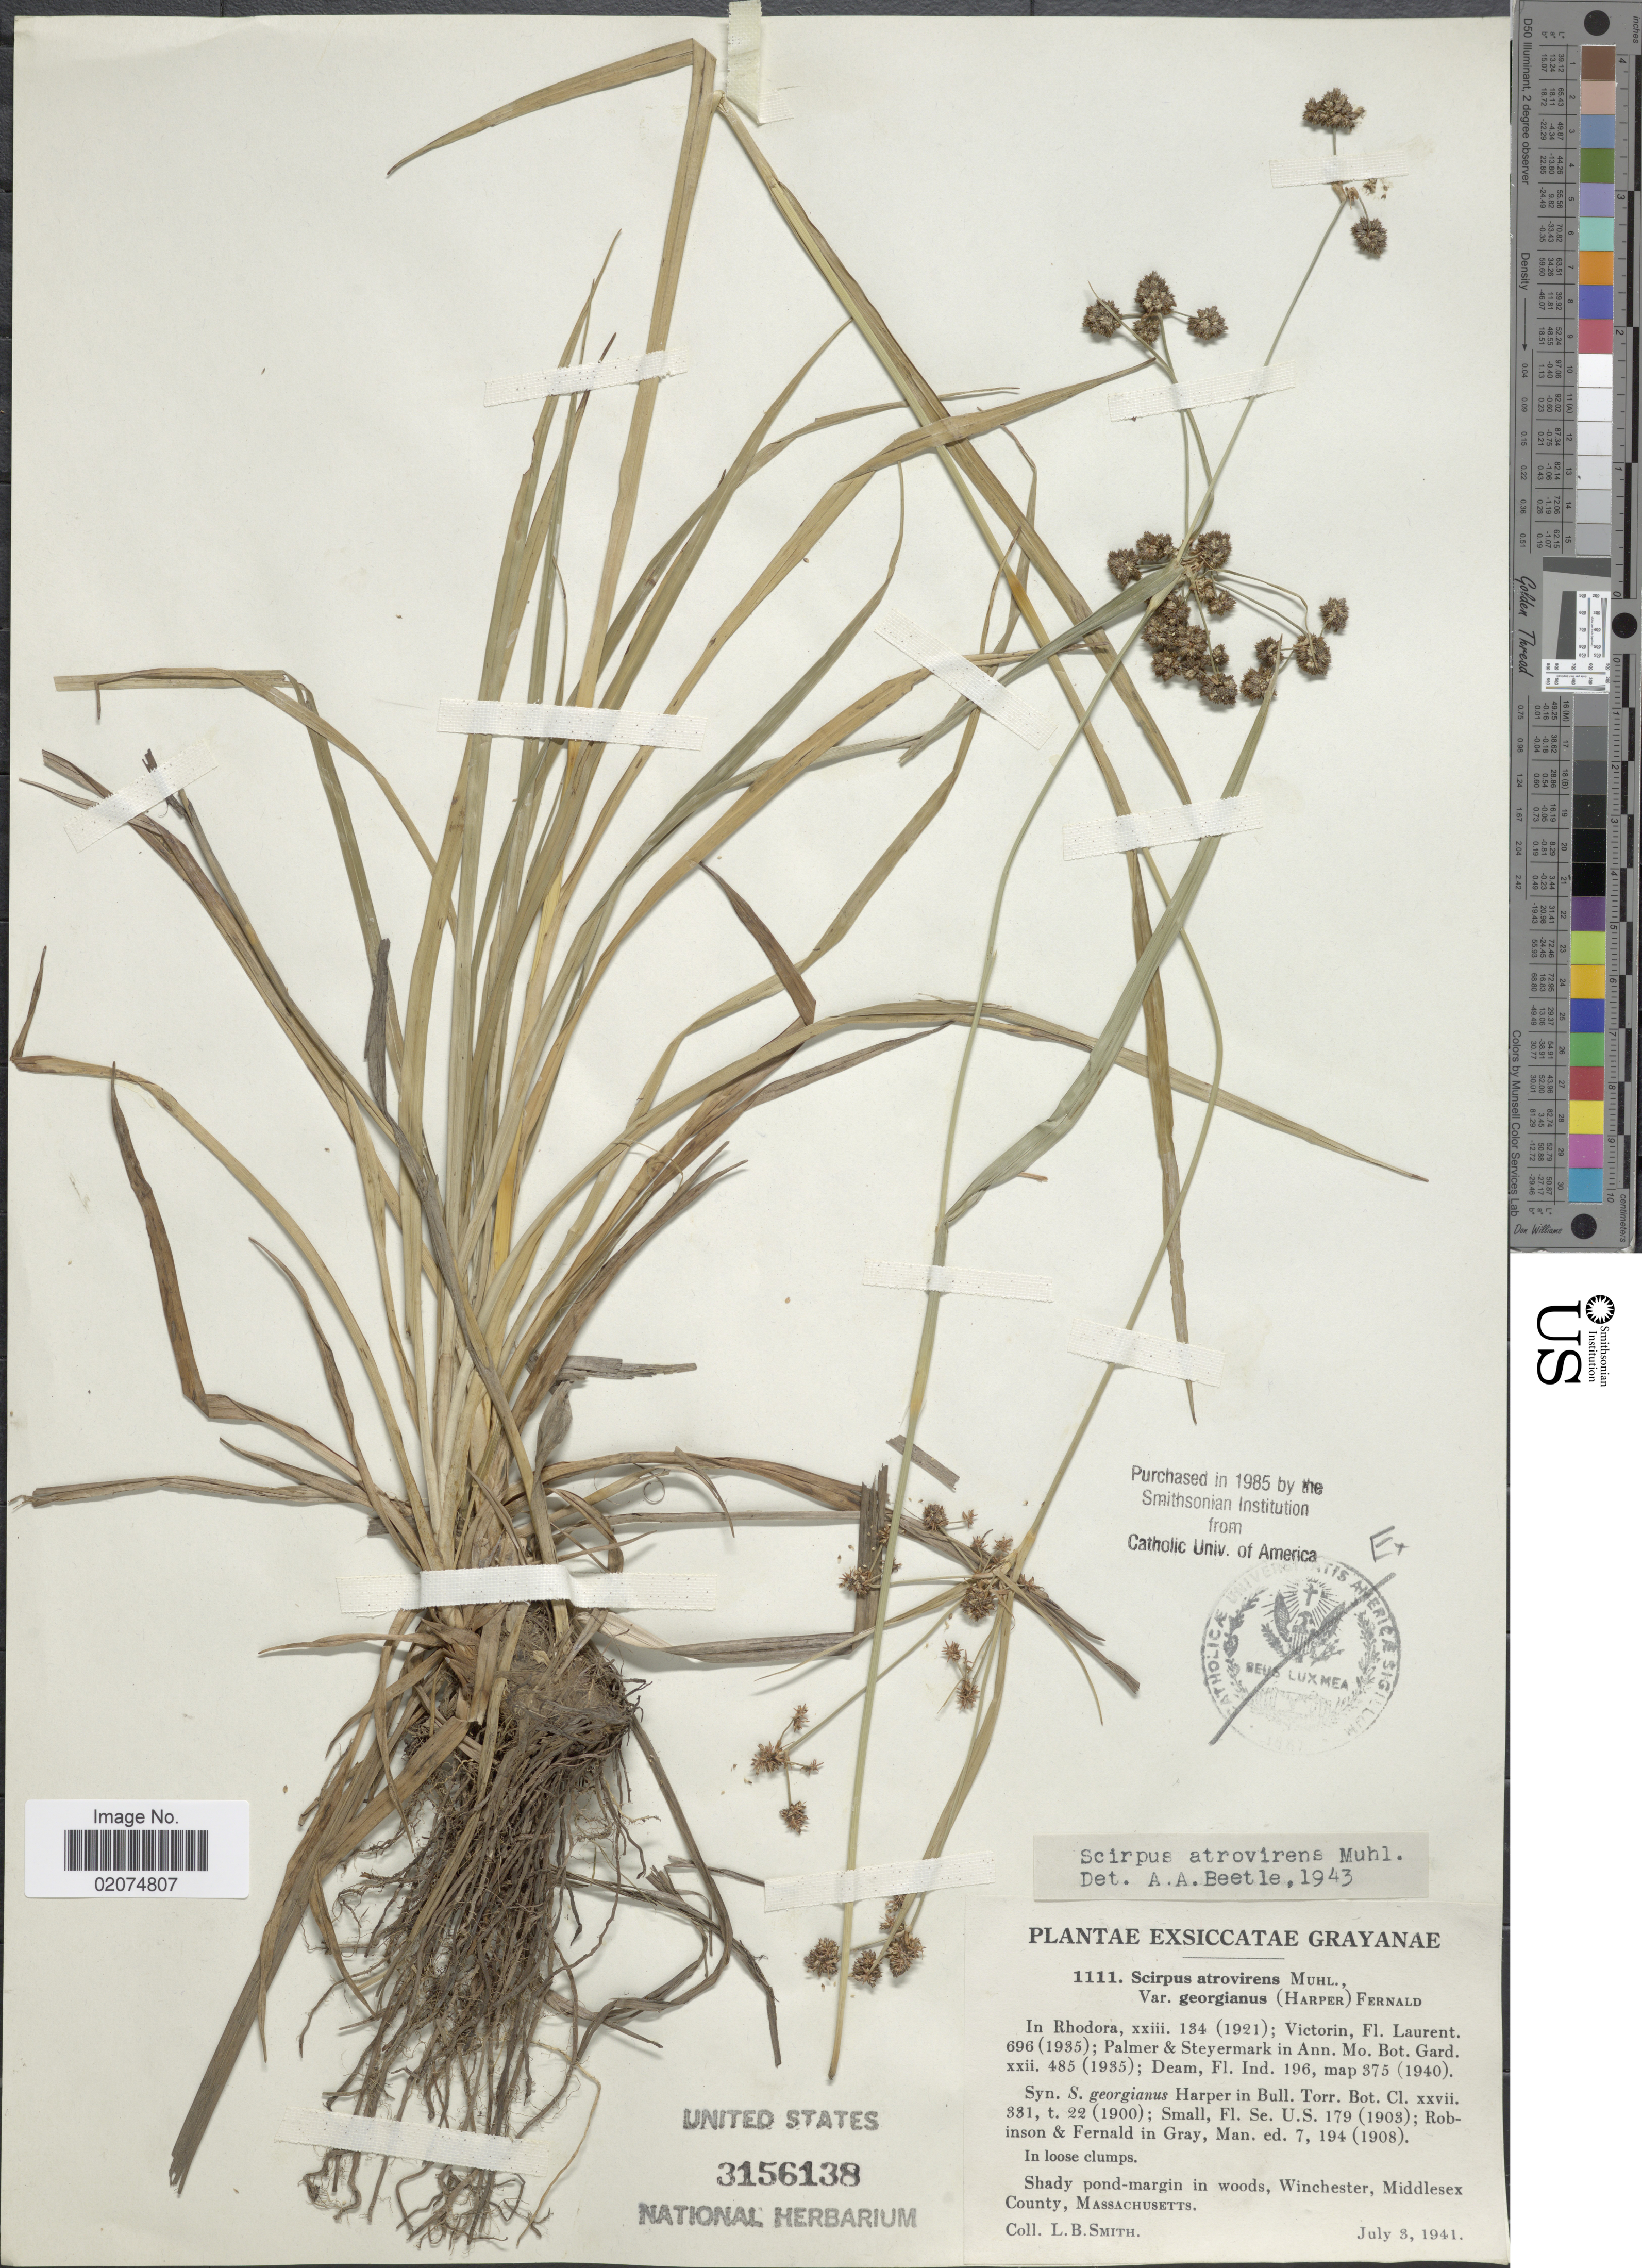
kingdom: Plantae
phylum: Tracheophyta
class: Liliopsida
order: Poales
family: Cyperaceae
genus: Scirpus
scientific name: Scirpus atrovirens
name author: Willd.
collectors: L. Smith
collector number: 1111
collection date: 1941-07-03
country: United States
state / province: Massachusetts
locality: Grayane, Winchester, Middlesex County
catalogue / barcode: US 3156138